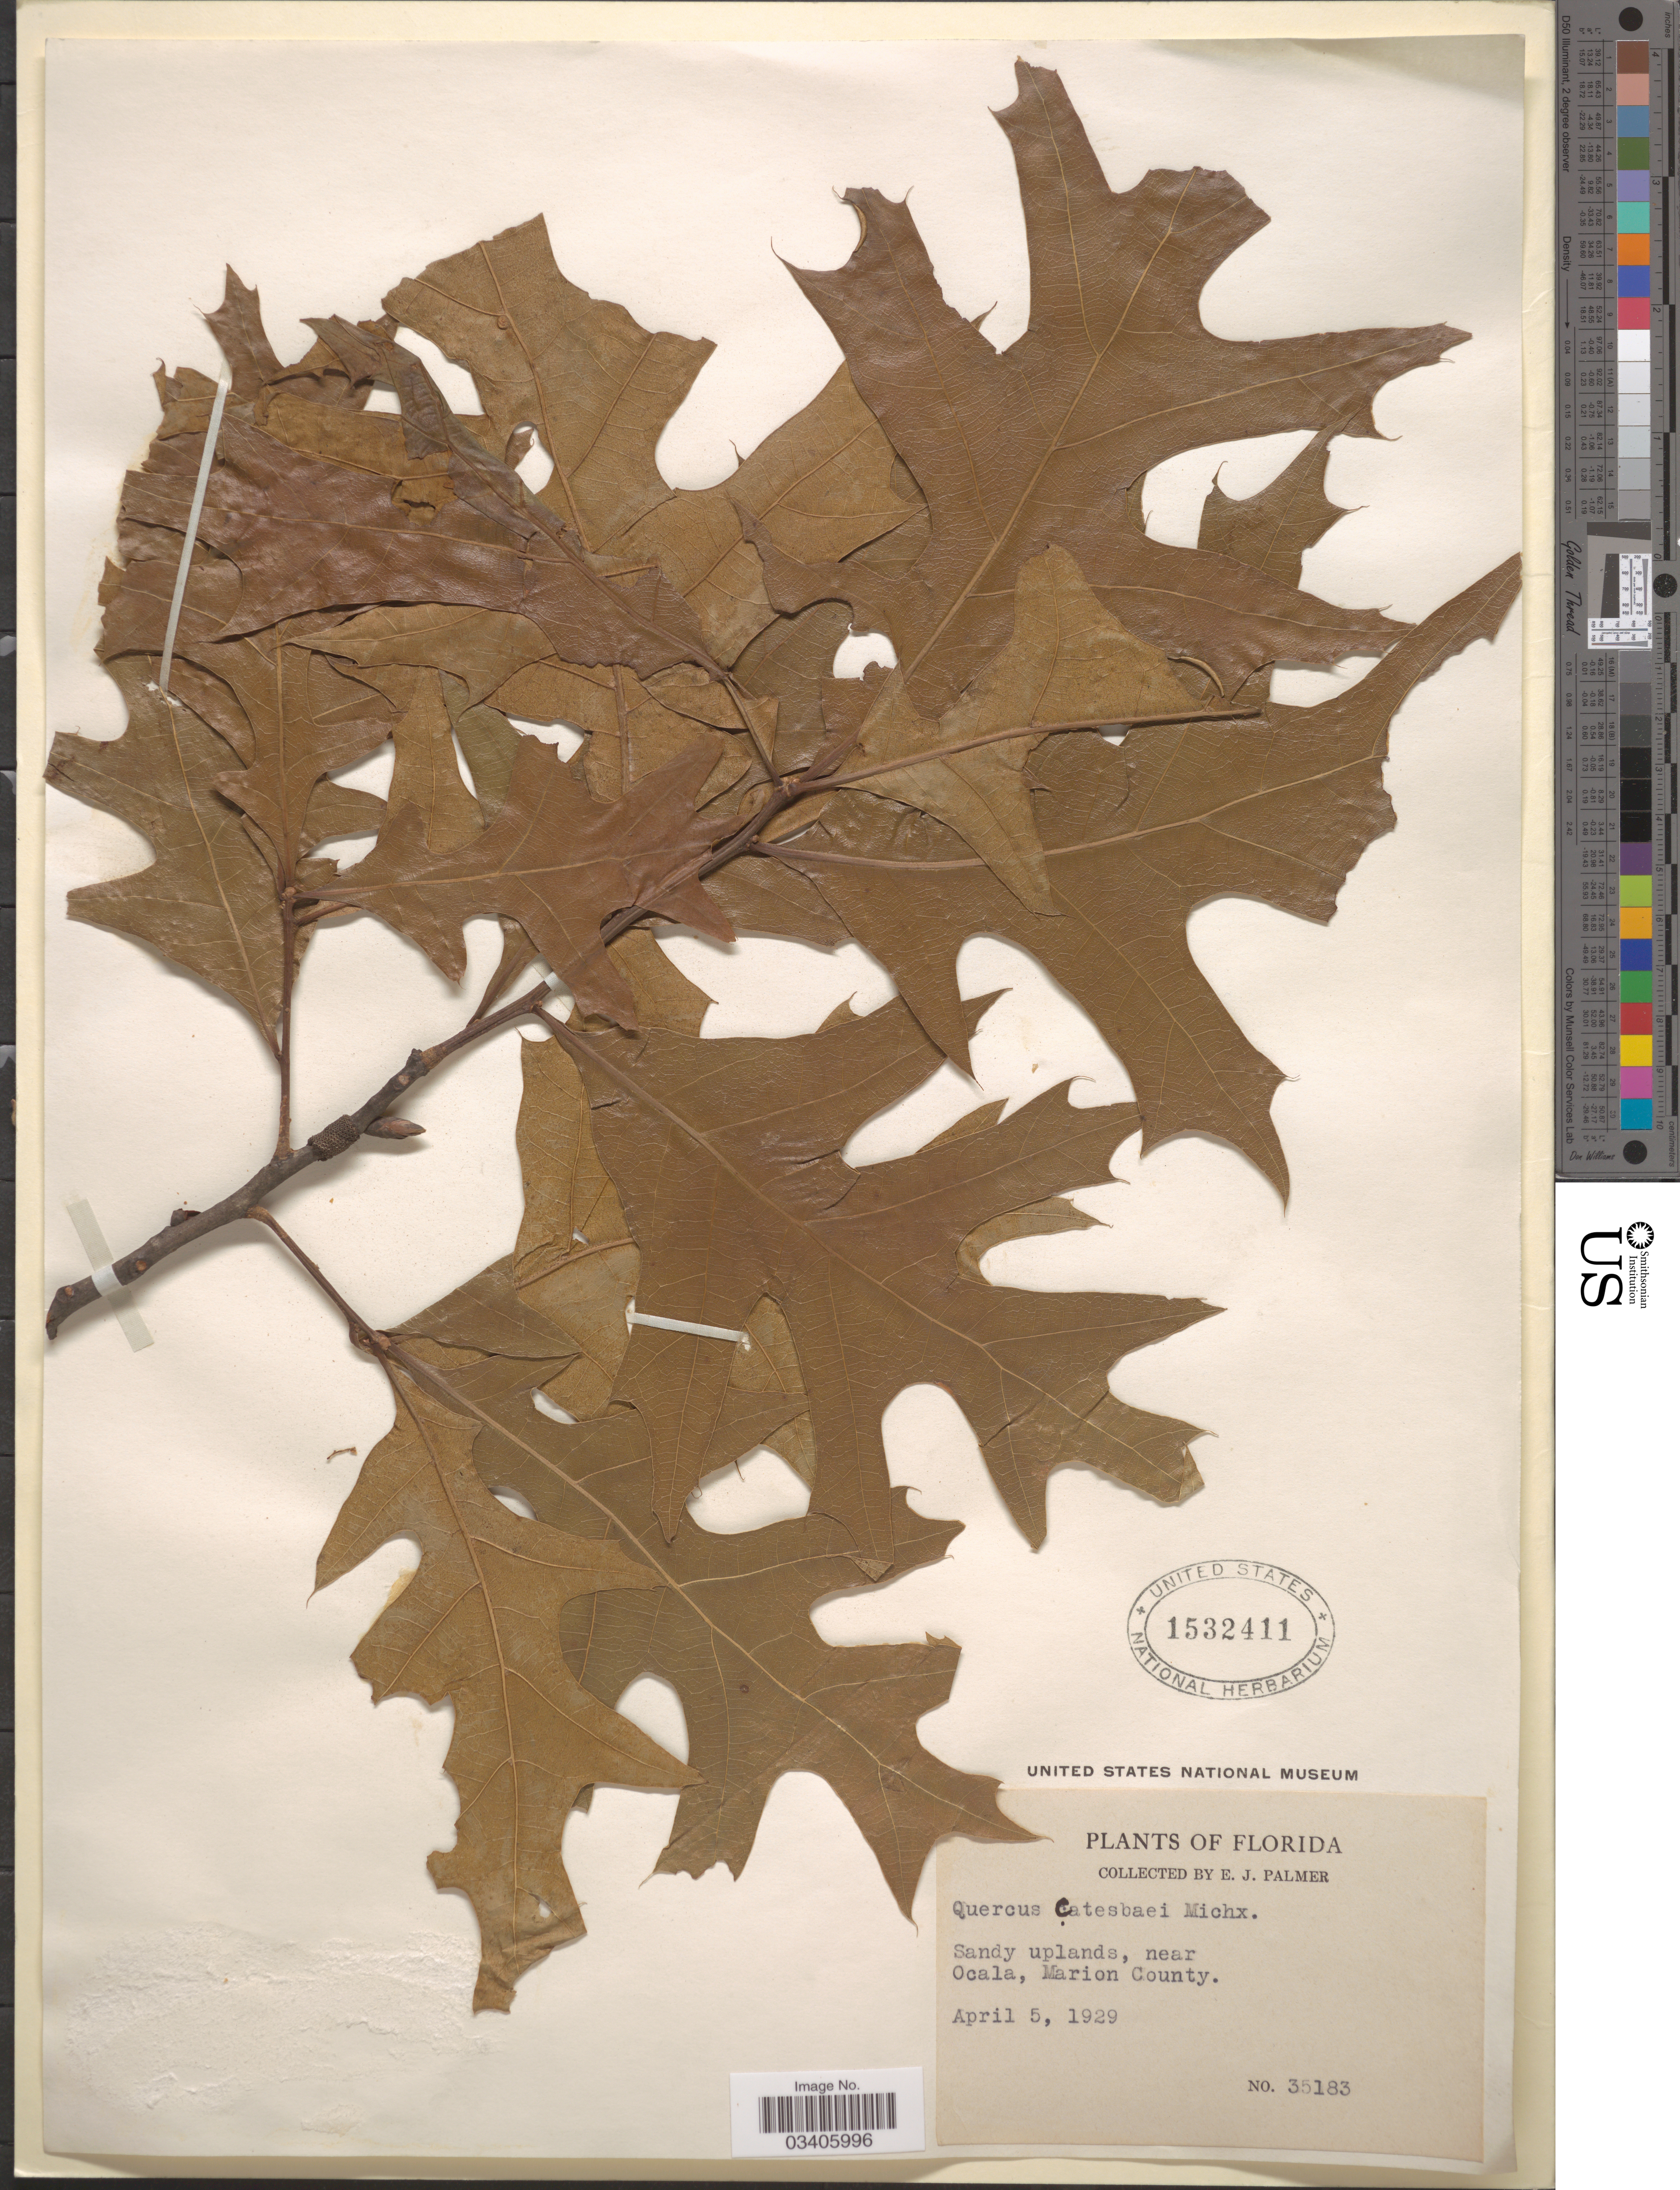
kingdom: Plantae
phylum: Tracheophyta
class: Magnoliopsida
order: Fagales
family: Fagaceae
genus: Quercus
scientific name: Quercus laevis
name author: Walter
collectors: E. J. Palmer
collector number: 35183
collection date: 1929-04-05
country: United States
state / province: Florida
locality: Sandy uplands, near Ocala, Marion County.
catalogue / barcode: US 1532411